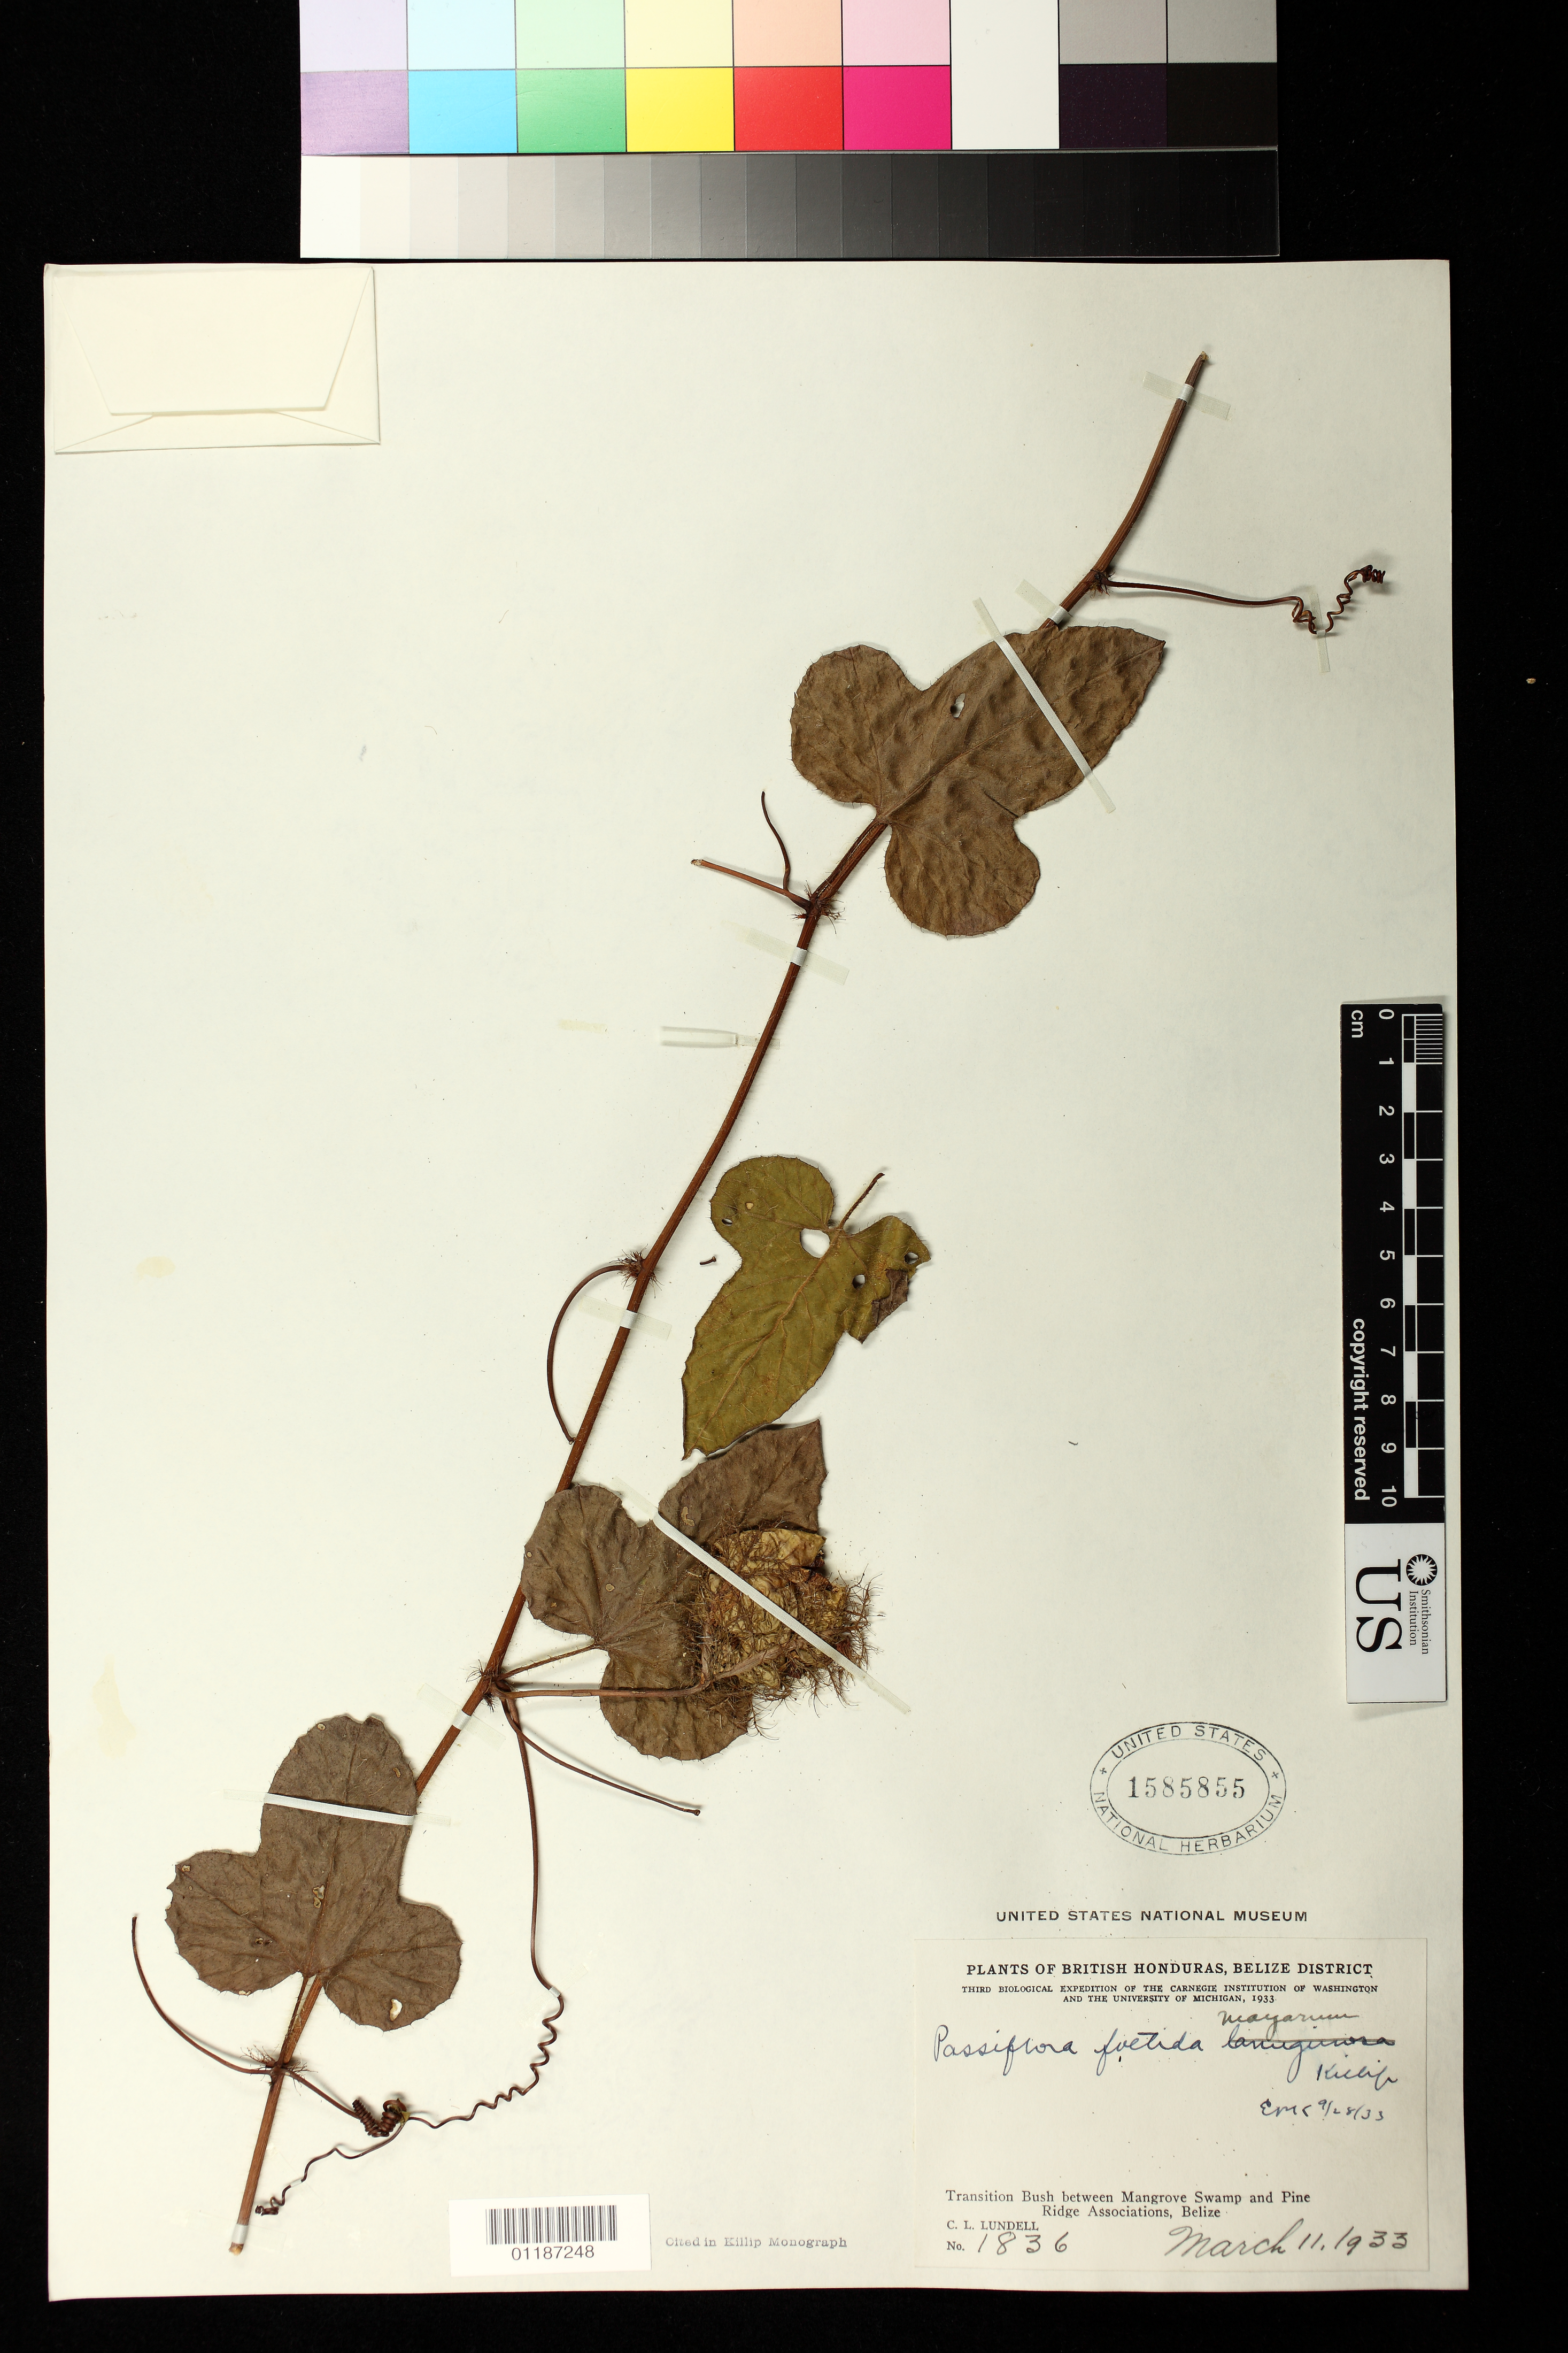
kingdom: Plantae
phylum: Tracheophyta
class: Magnoliopsida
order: Malpighiales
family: Passifloraceae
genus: Passiflora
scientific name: Passiflora foetida var. mayarum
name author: Killip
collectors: C. L. Lundell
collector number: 1836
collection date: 1933-03-11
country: Belize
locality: Transition Bush between Mangrove Swamp and Pine Ridge Associations, Belize District.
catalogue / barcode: US 1585855